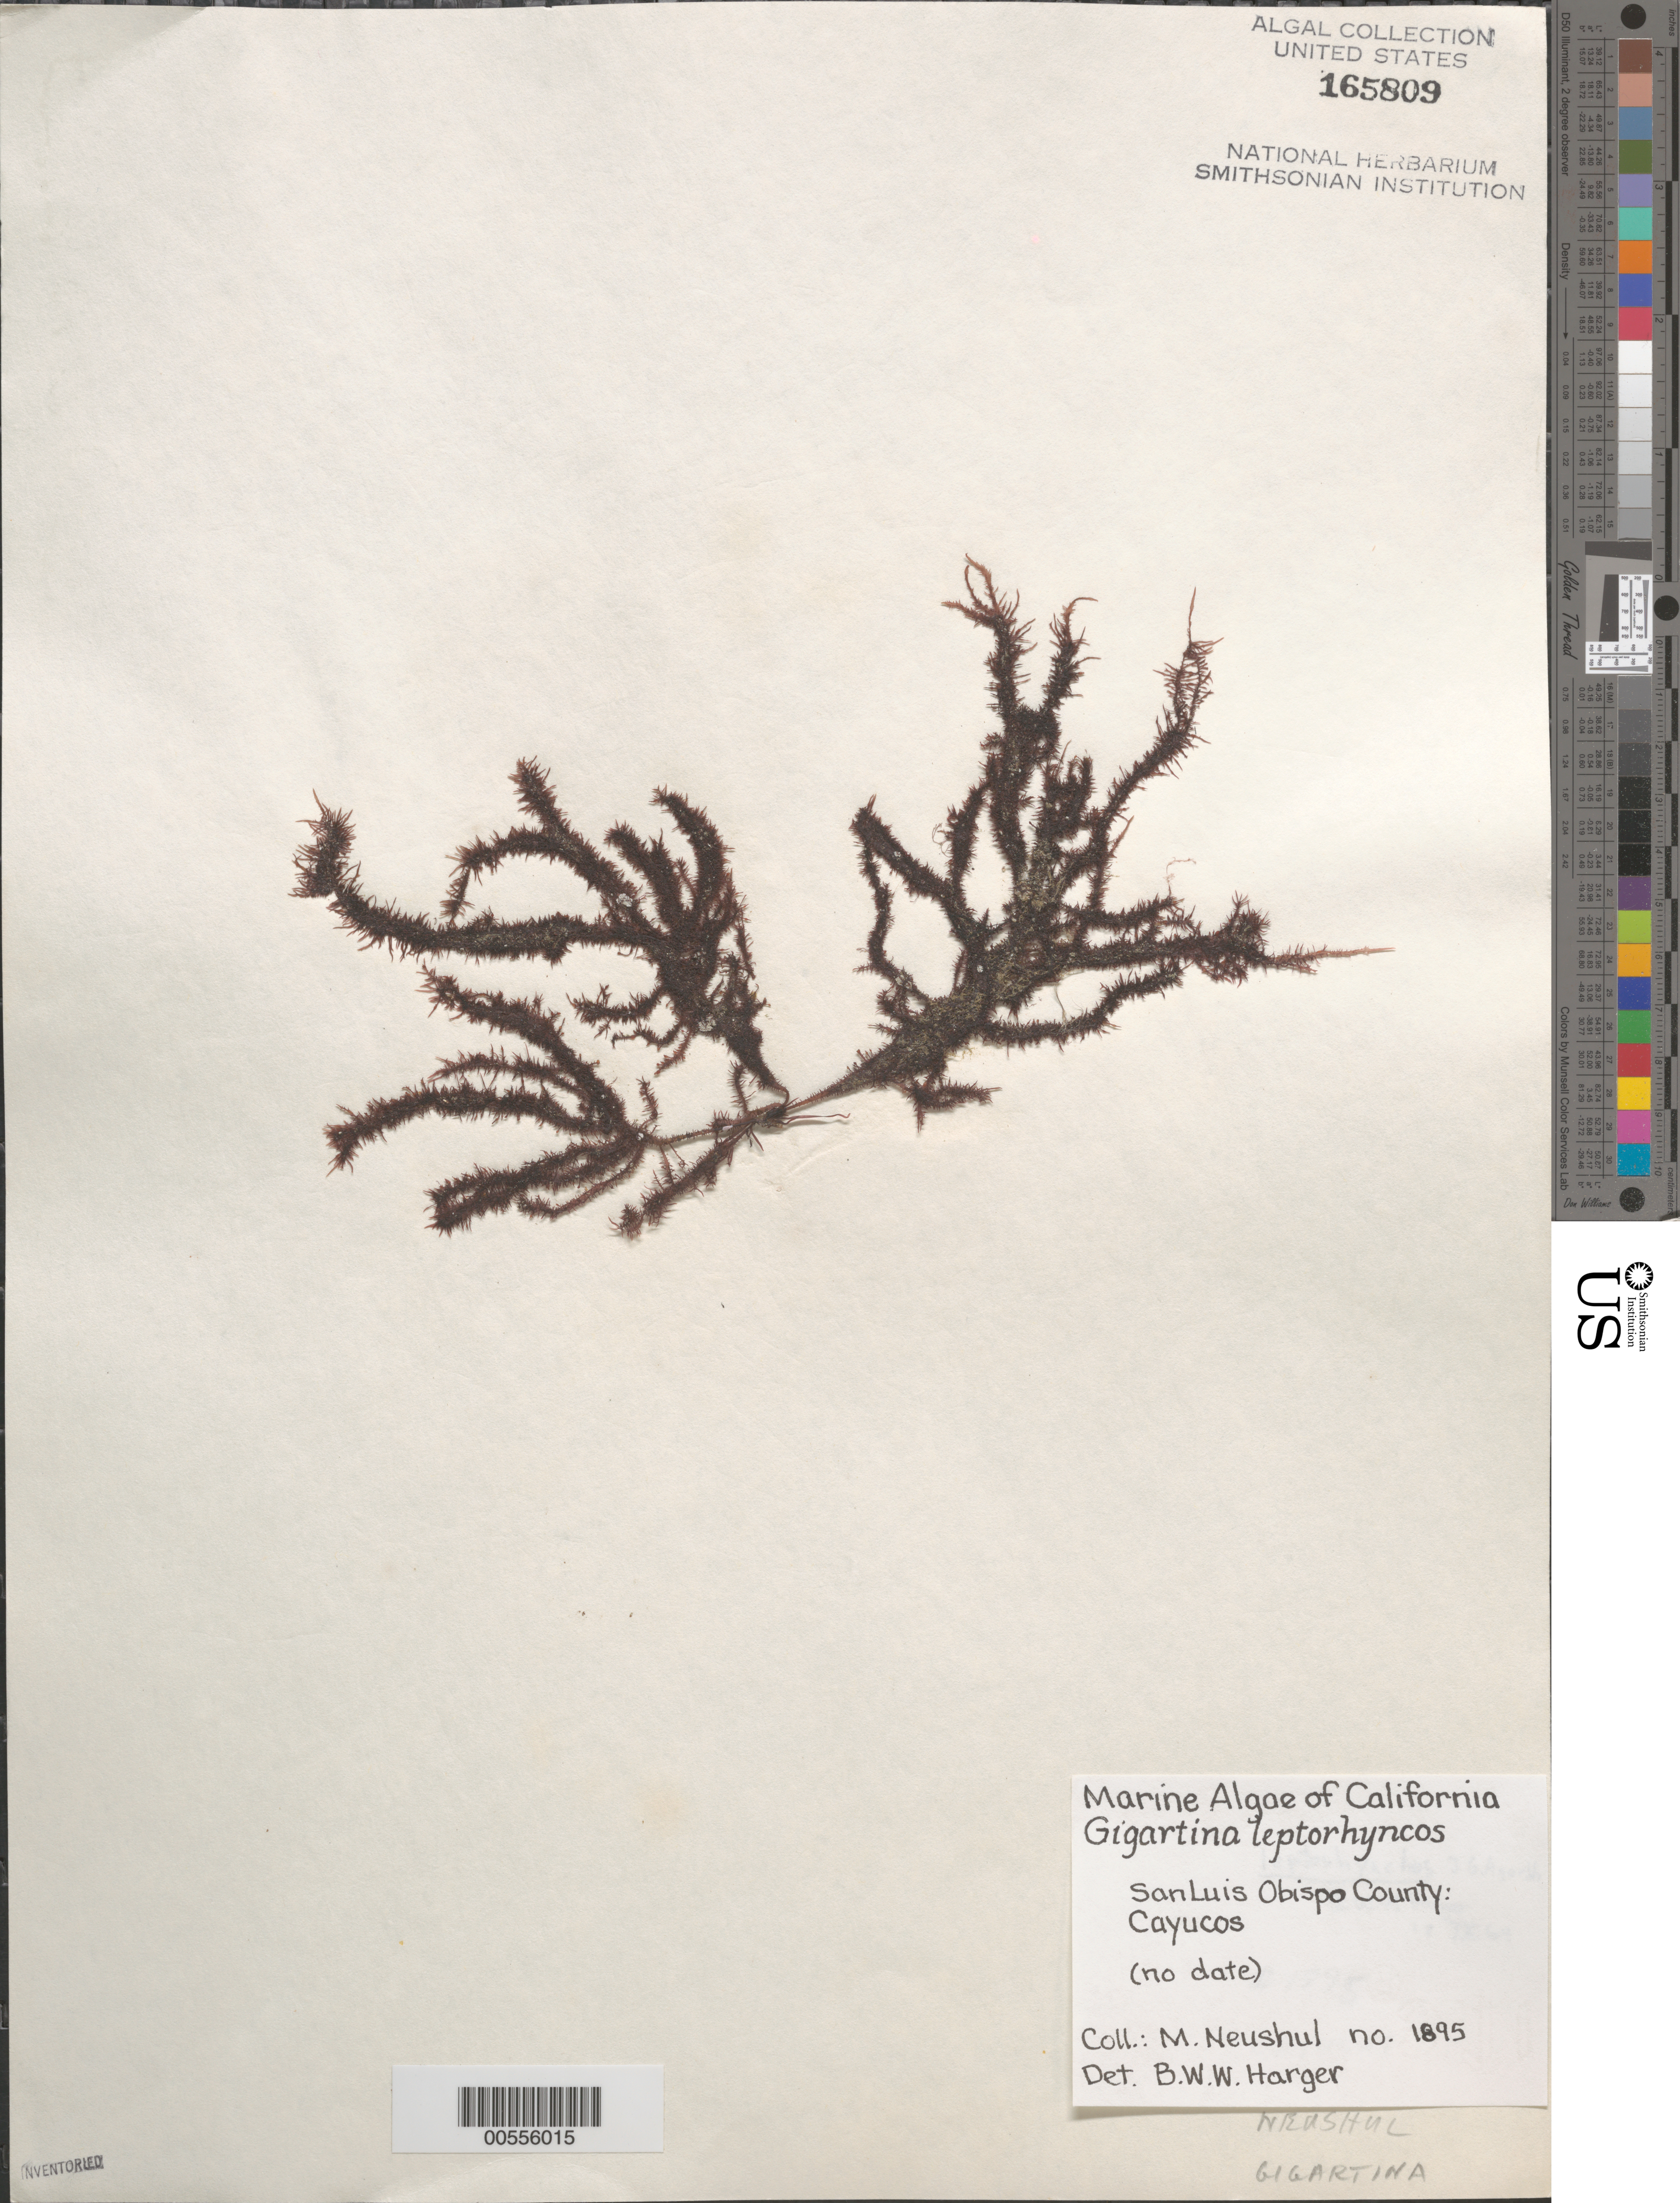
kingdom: Plantae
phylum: Rhodophyta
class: Florideophyceae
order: Gigartinales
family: Gigartinaceae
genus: Mazzaella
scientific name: Mazzaella leptorhynchos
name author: (J. Agardh) Leister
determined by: Algae name updating Project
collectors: M. Neushul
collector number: Neushul 1895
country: United States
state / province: California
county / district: San Luis Obispo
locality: Cayucos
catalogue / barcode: US 165809